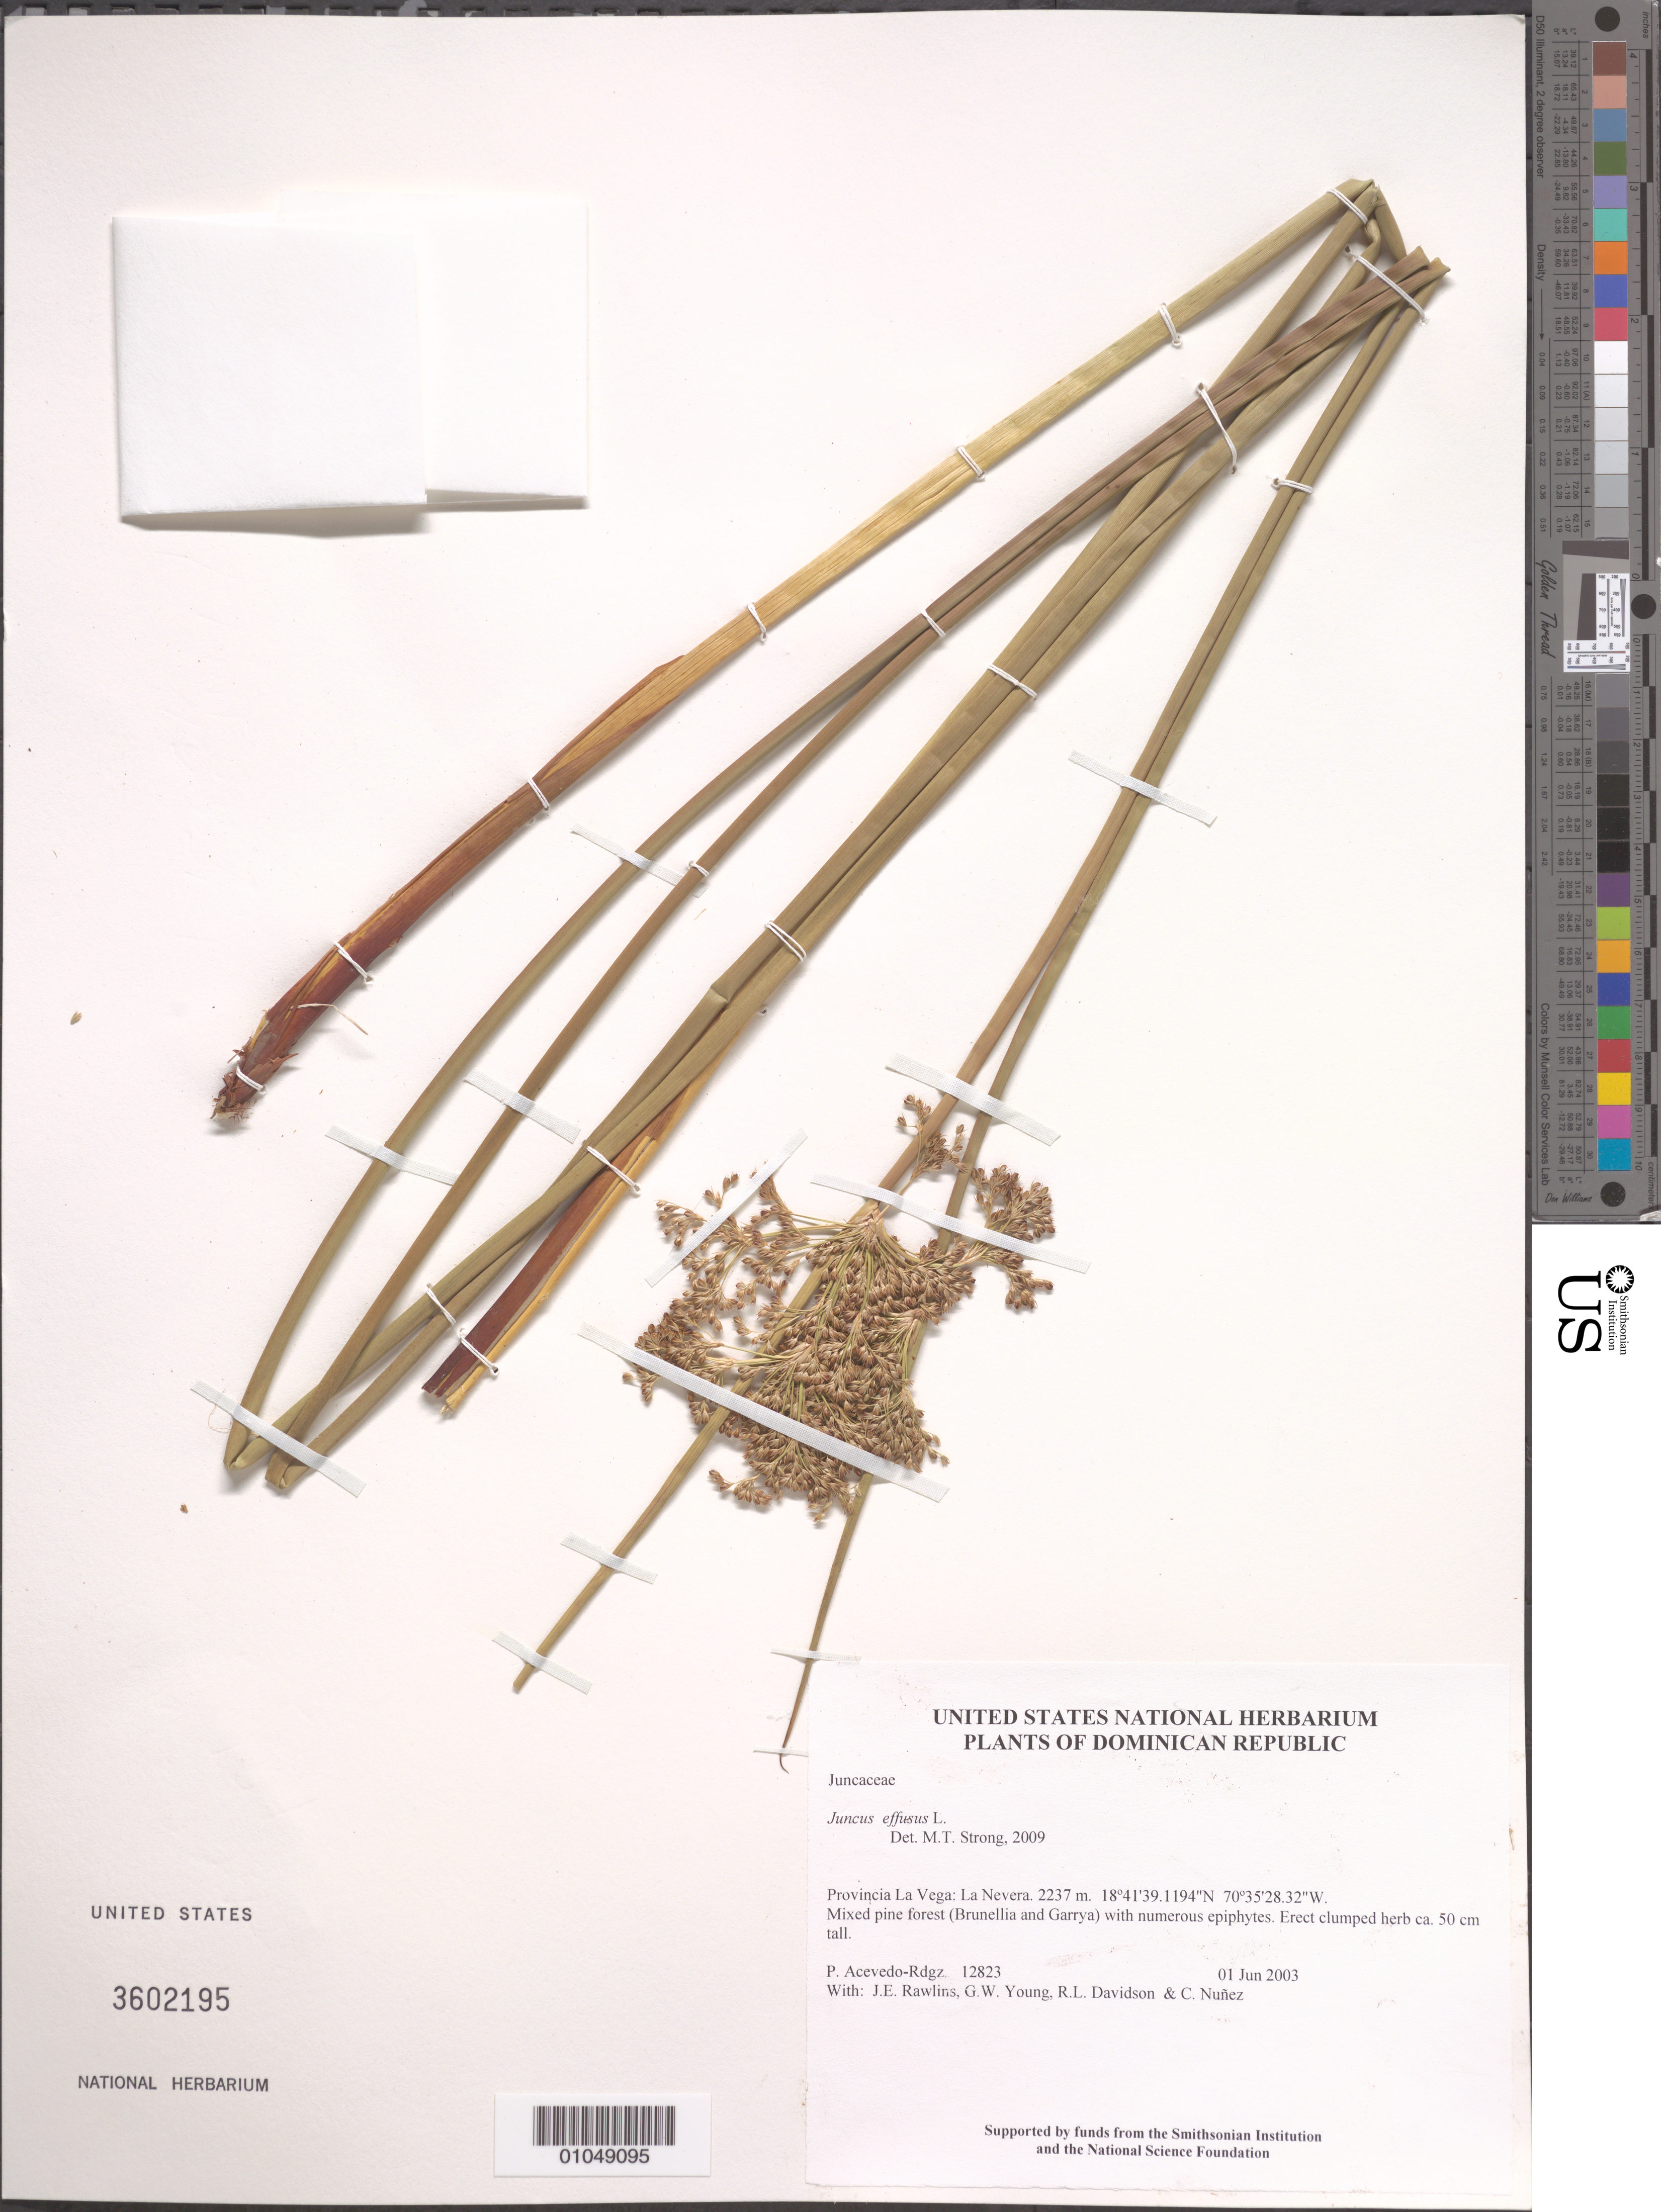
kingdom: Plantae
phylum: Tracheophyta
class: Liliopsida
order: Poales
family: Juncaceae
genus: Juncus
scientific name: Juncus effusus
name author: L.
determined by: Strong, M. T., (US), Smithsonian Institution - National Museum of Natural History (UNITED STATES)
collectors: P. Acevedo-Rodr., J. Rawlins, G. Young, R. Davidson & C. Nunez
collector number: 12823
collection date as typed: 01 Jun 2003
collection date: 2003-06-01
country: Dominican Republic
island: Hispaniola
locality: Provincia La Vega: La Nevera.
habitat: Mixed pine forest (Brunellia and Garrya) with numerous epiphytes.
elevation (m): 2237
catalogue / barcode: US 3602195